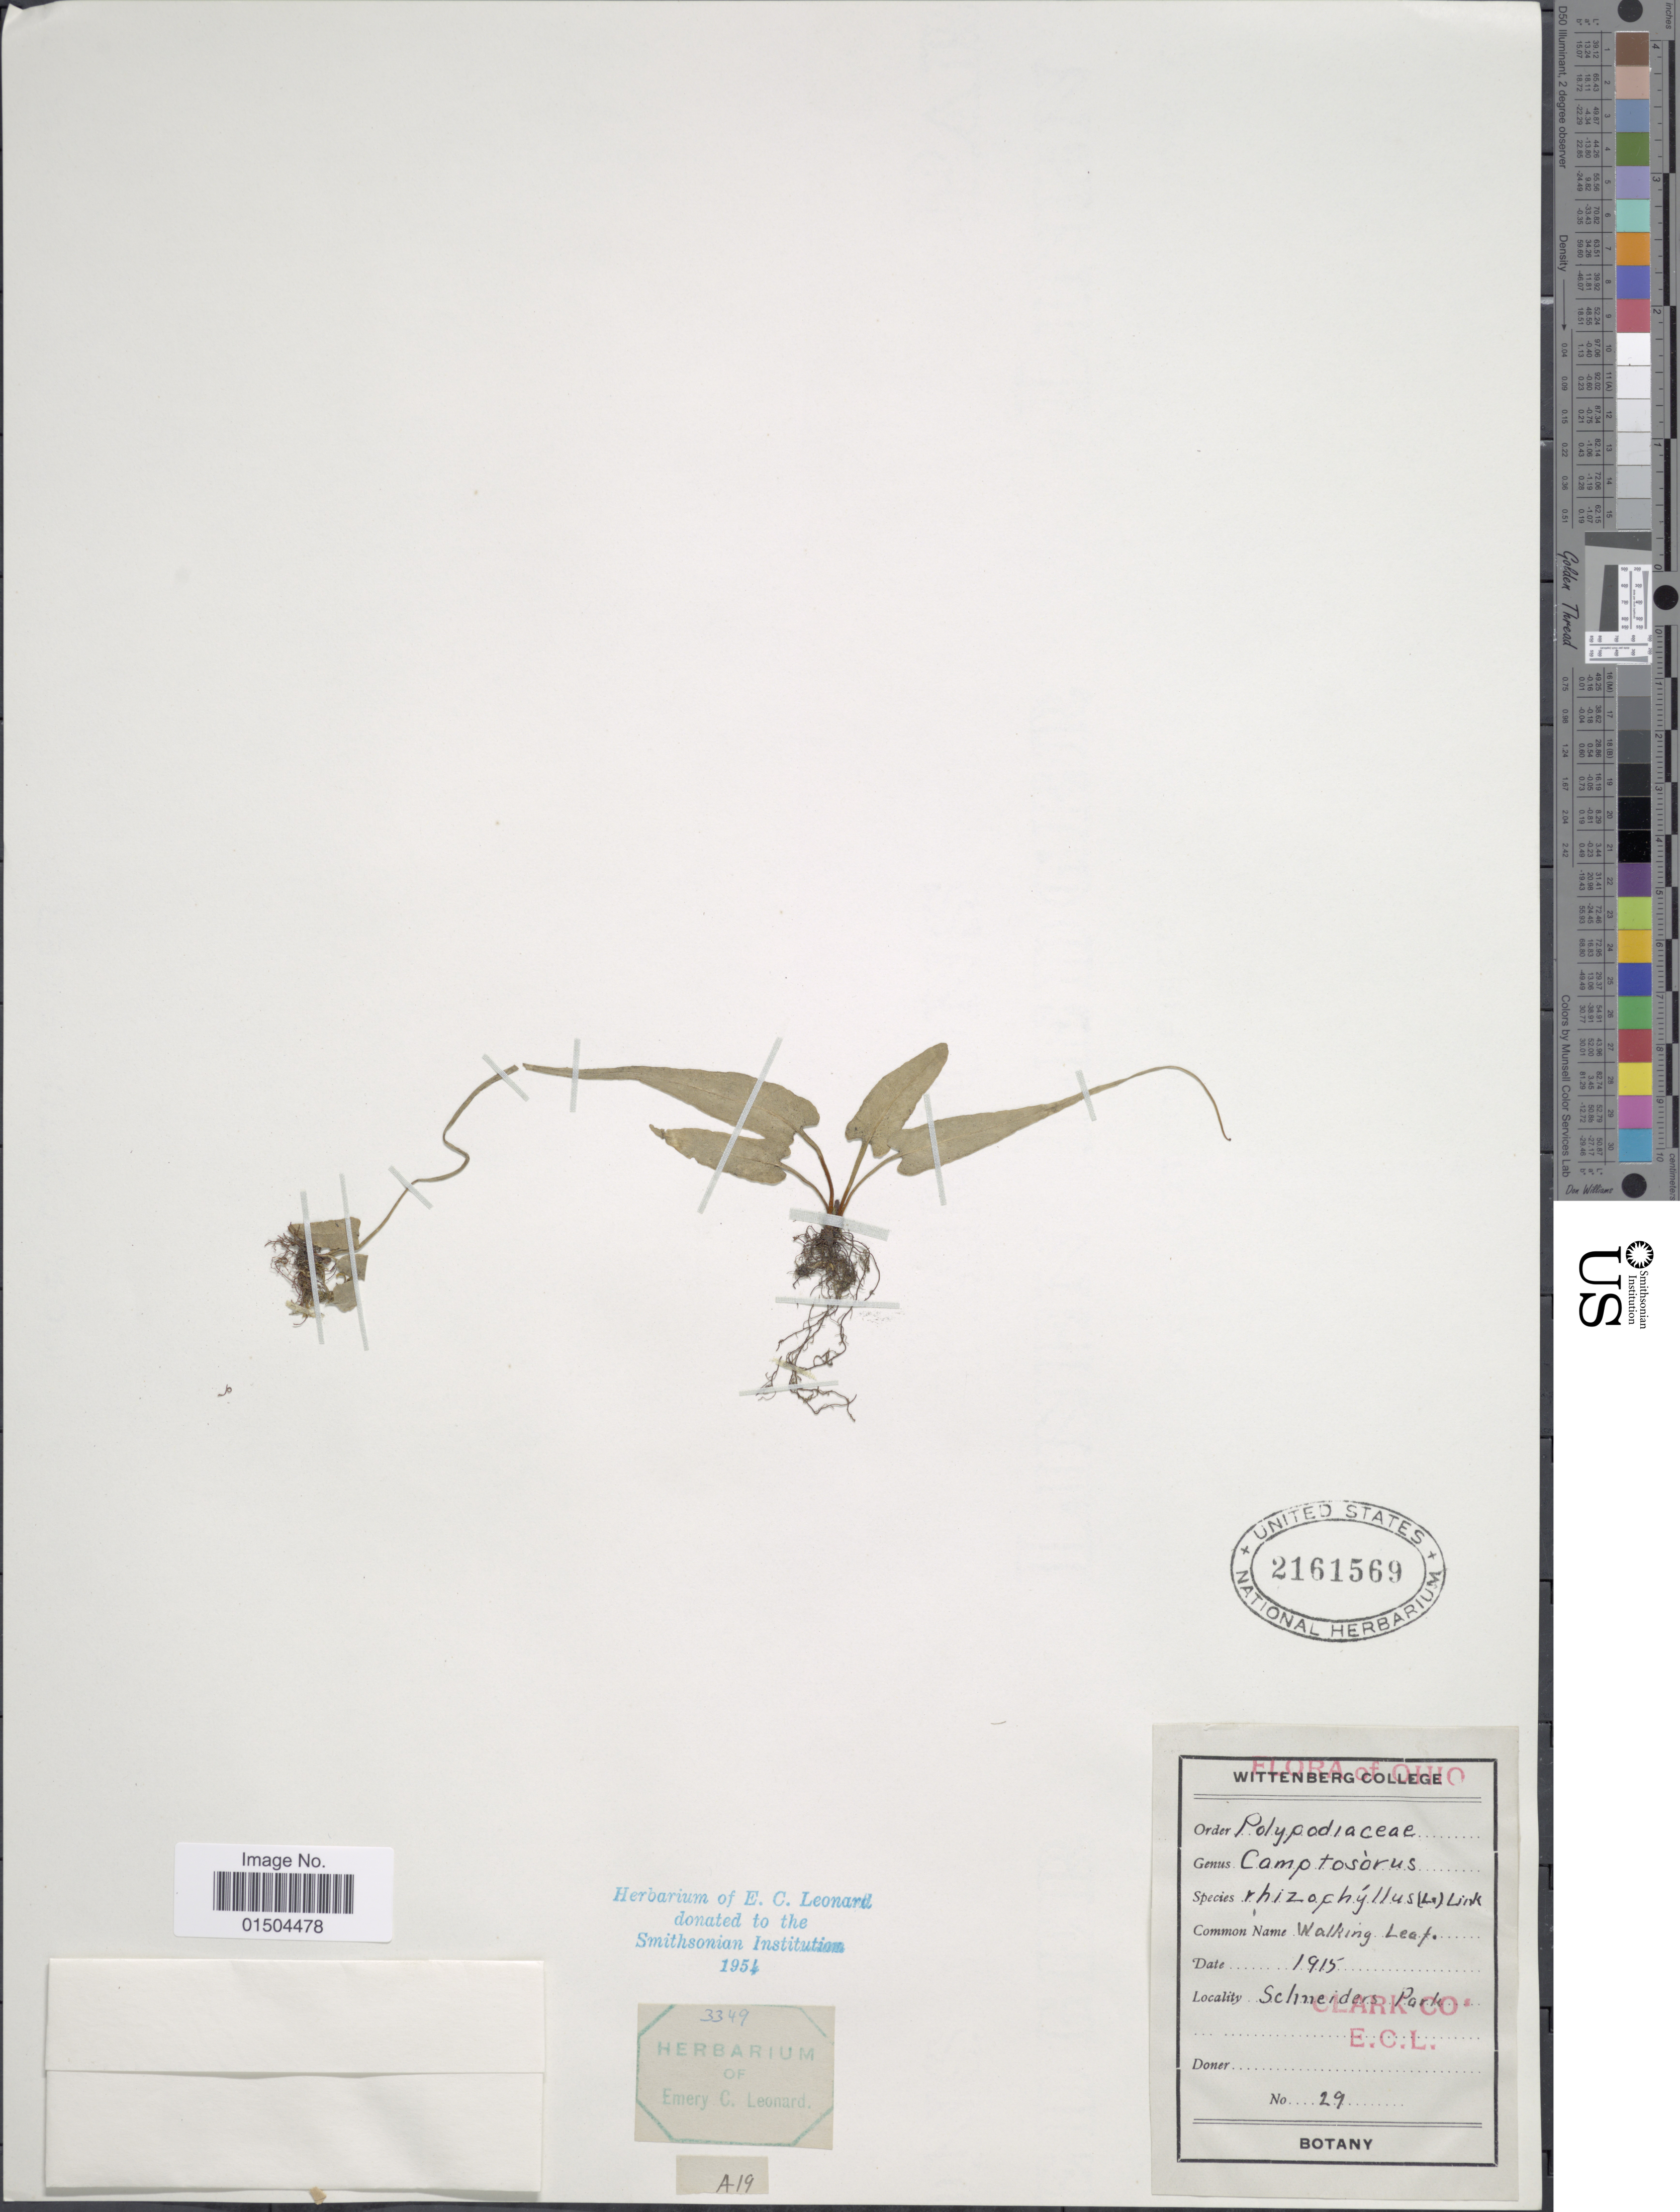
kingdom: Plantae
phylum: Tracheophyta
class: Polypodiopsida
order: Polypodiales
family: Aspleniaceae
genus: Asplenium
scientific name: Asplenium rhizophyllum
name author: L.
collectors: Wittenberg University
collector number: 29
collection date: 1915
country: United States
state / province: Ohio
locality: Schneider Park. Clark Co.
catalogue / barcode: US 2161569